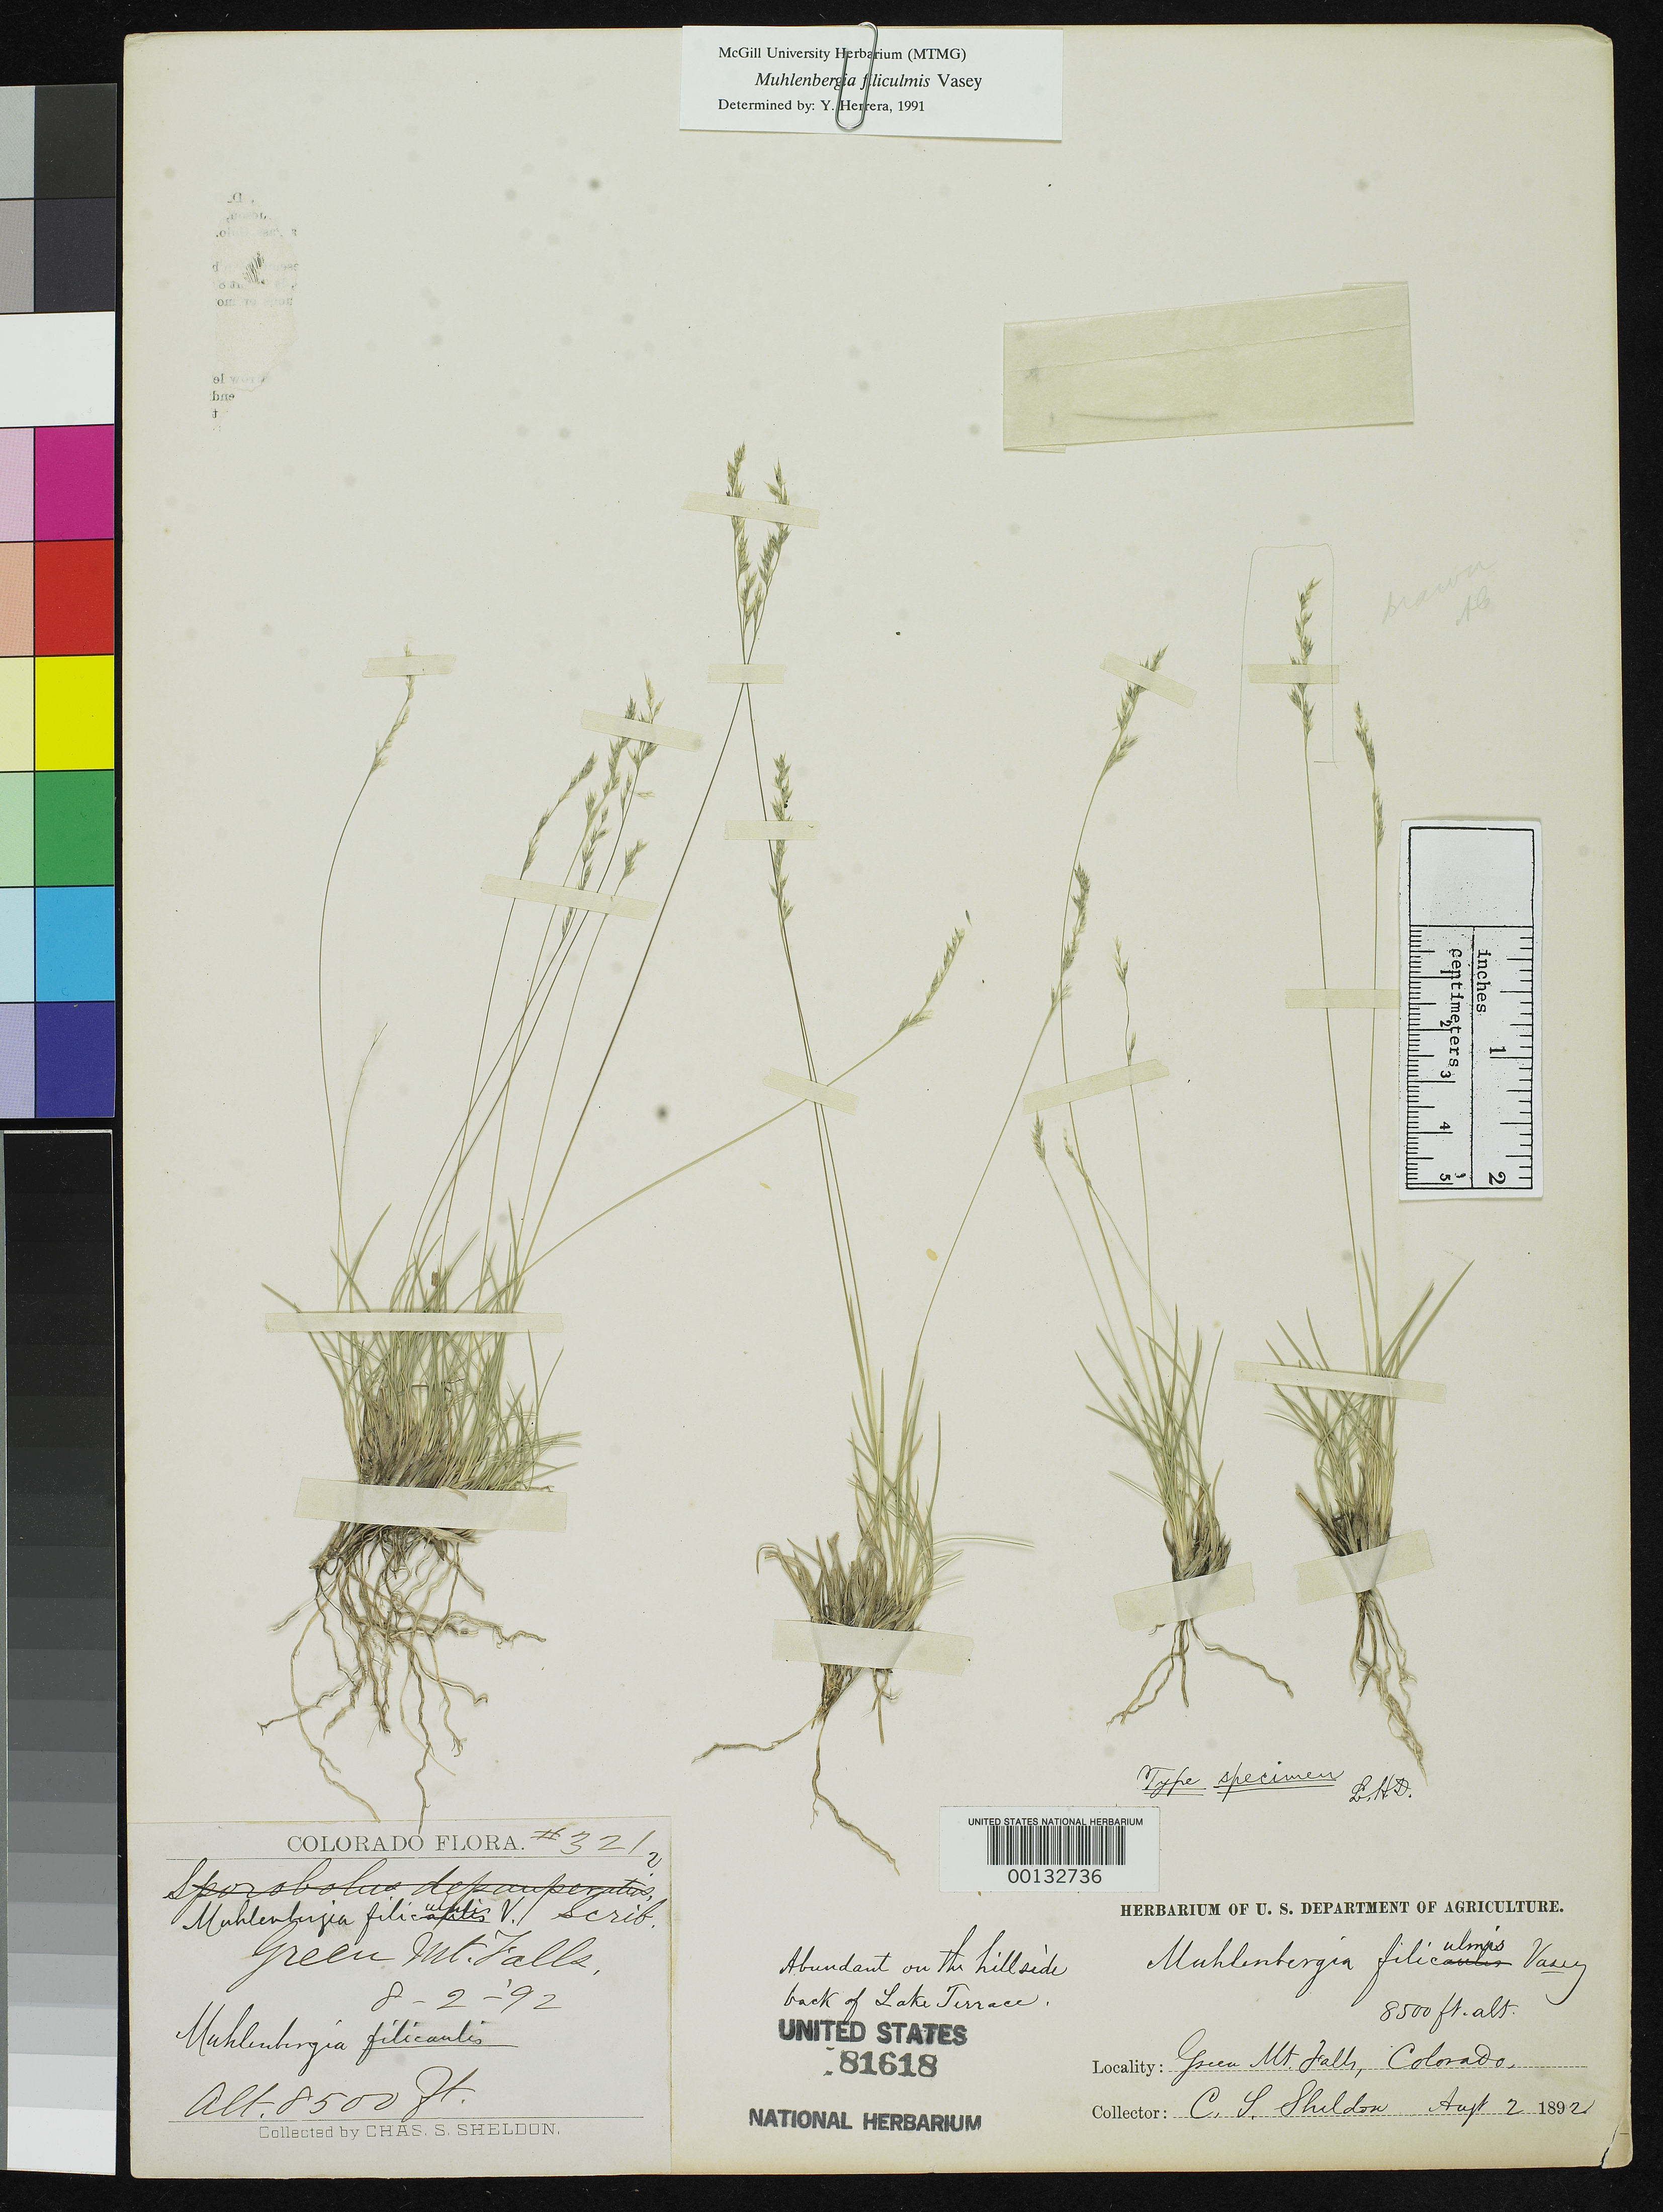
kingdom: Plantae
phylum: Tracheophyta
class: Liliopsida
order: Poales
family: Poaceae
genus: Muhlenbergia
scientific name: Muhlenbergia filiculmis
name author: Vasey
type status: Holotype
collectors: C. S. Sheldon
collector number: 321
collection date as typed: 02 Aug 1892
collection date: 1892-08-02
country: United States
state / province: Colorado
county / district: El Paso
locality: Ute Pass, Green Mt. Falls; alt. 8500 ft.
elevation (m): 2591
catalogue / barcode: US 81618